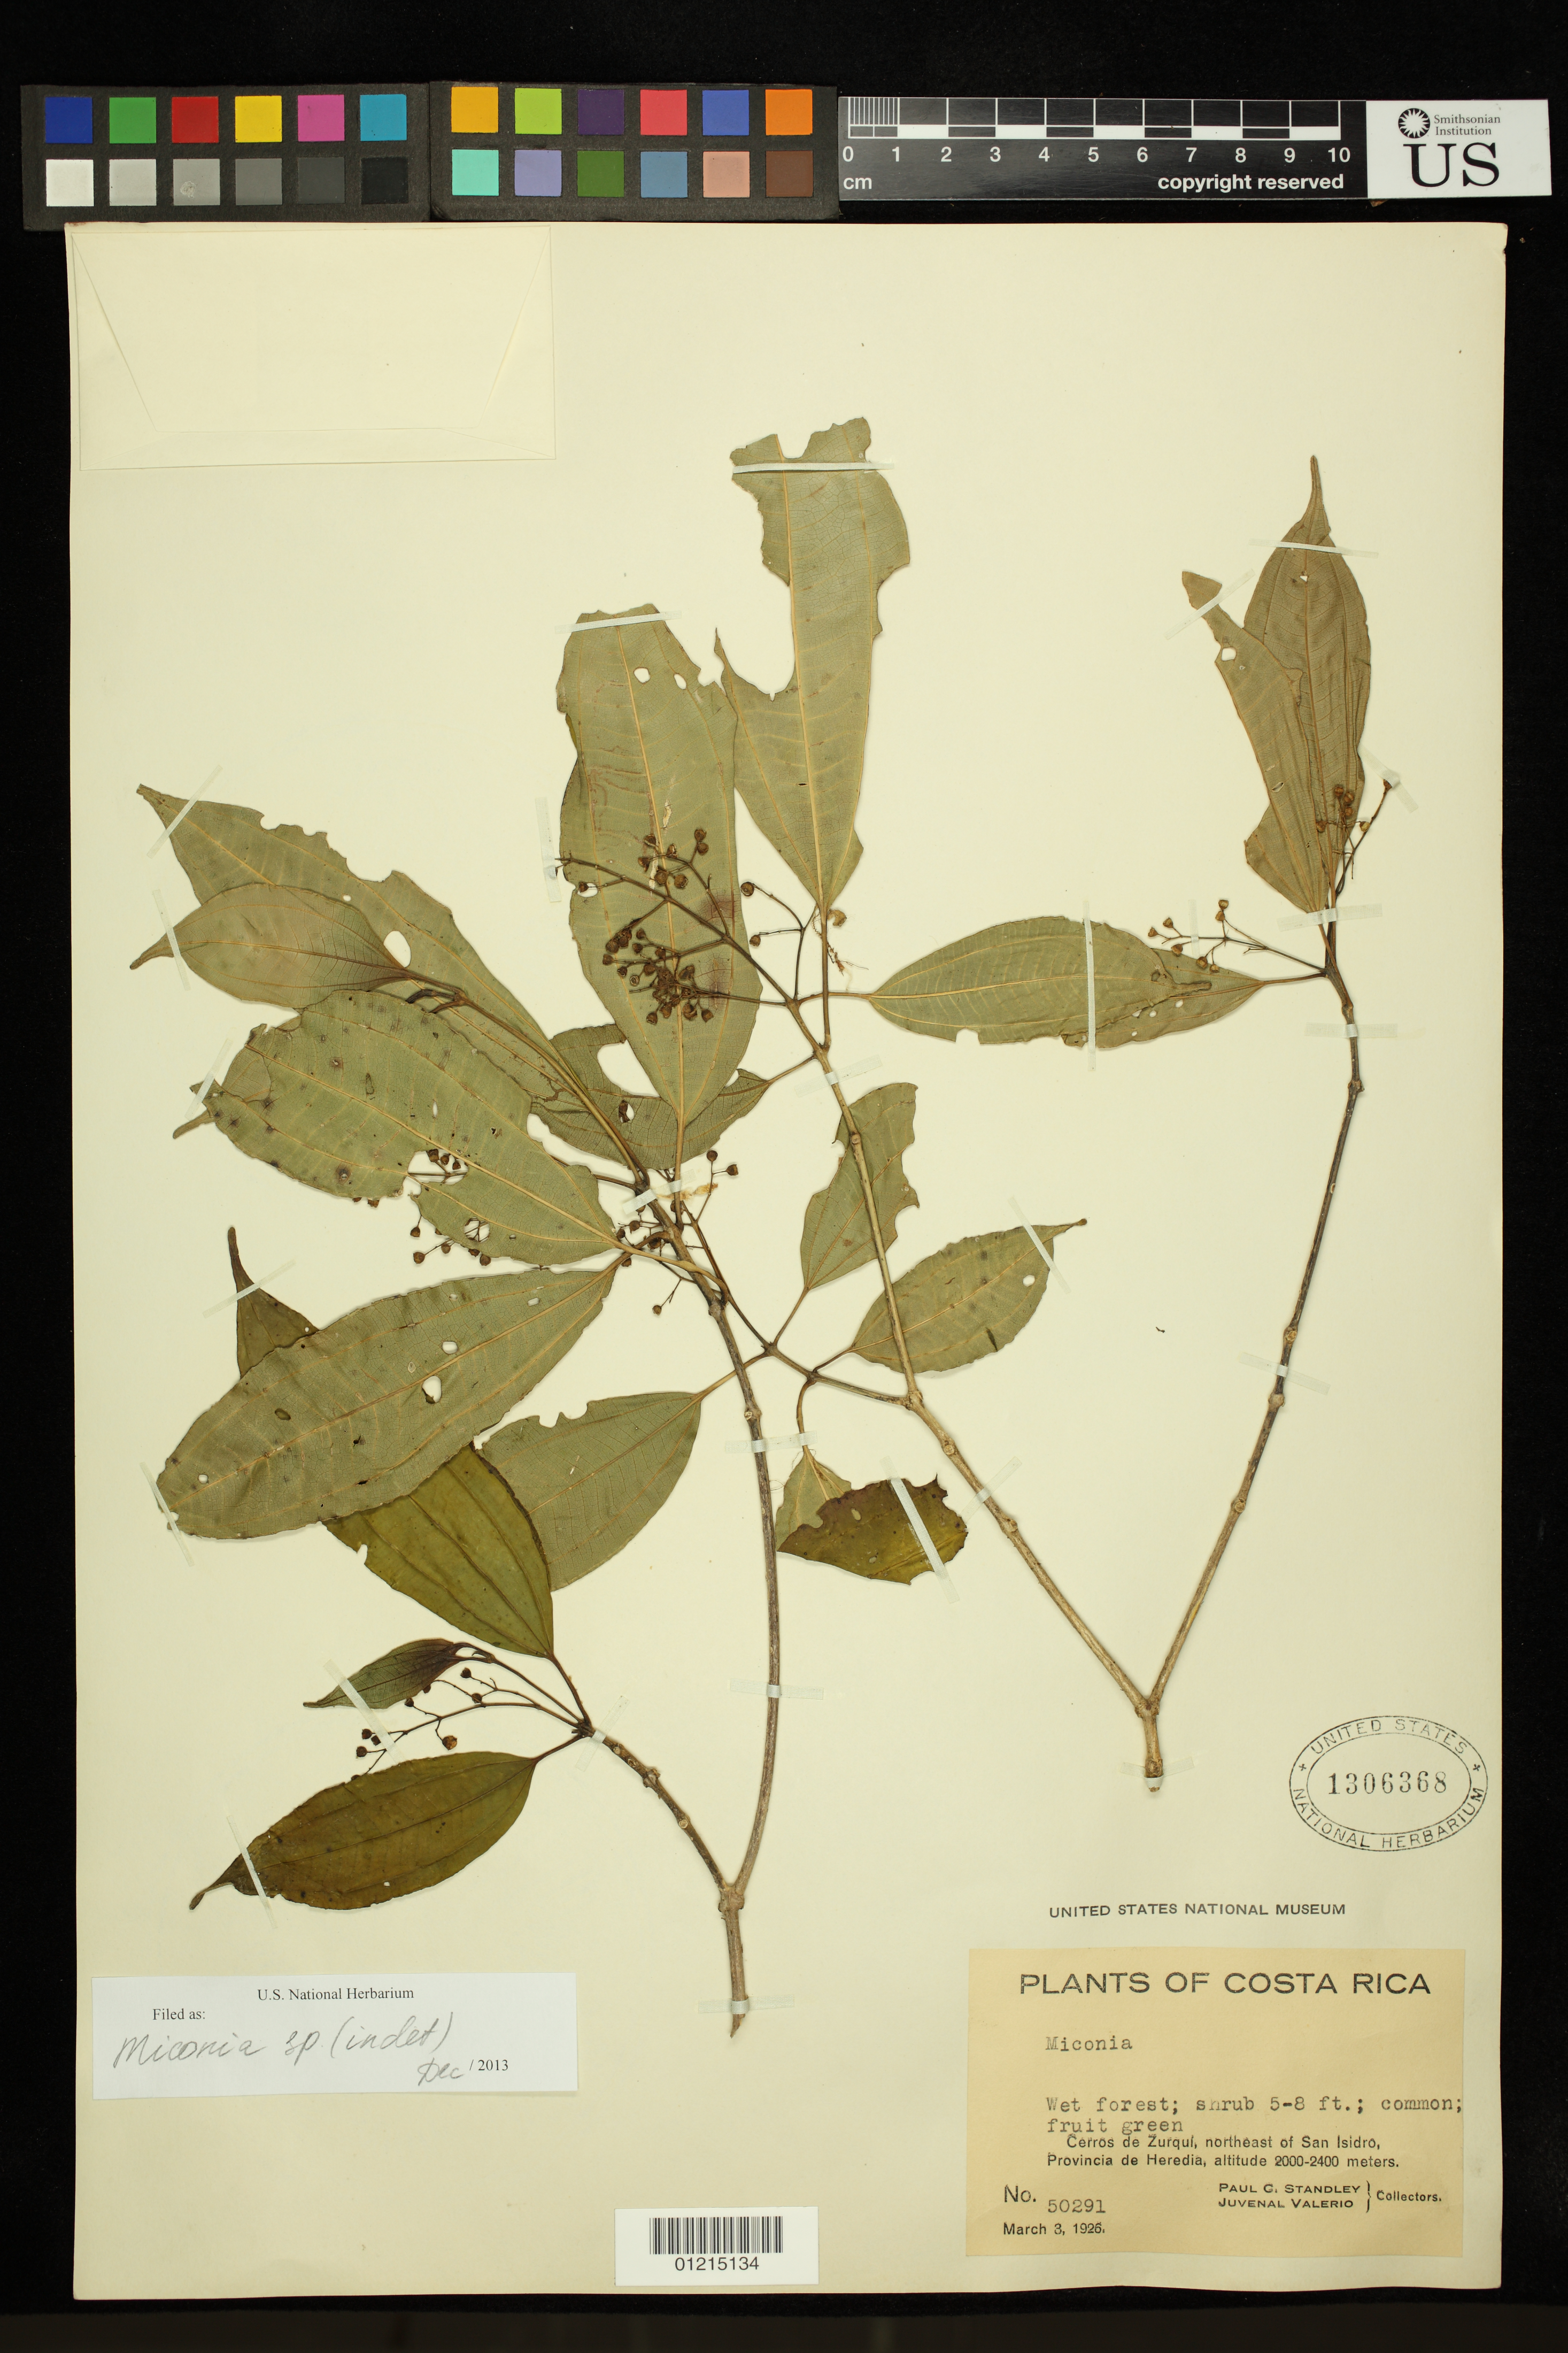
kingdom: Plantae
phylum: Tracheophyta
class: Magnoliopsida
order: Myrtales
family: Melastomataceae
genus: Miconia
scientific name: Miconia sp.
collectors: P. C. Standley & J. Valerio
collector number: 50291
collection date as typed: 3 Mar 1926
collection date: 1926-03-03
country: Costa Rica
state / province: Heredia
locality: Cerros de Zurquí, northeast of San Isidro.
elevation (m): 2000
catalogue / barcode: US 1306368